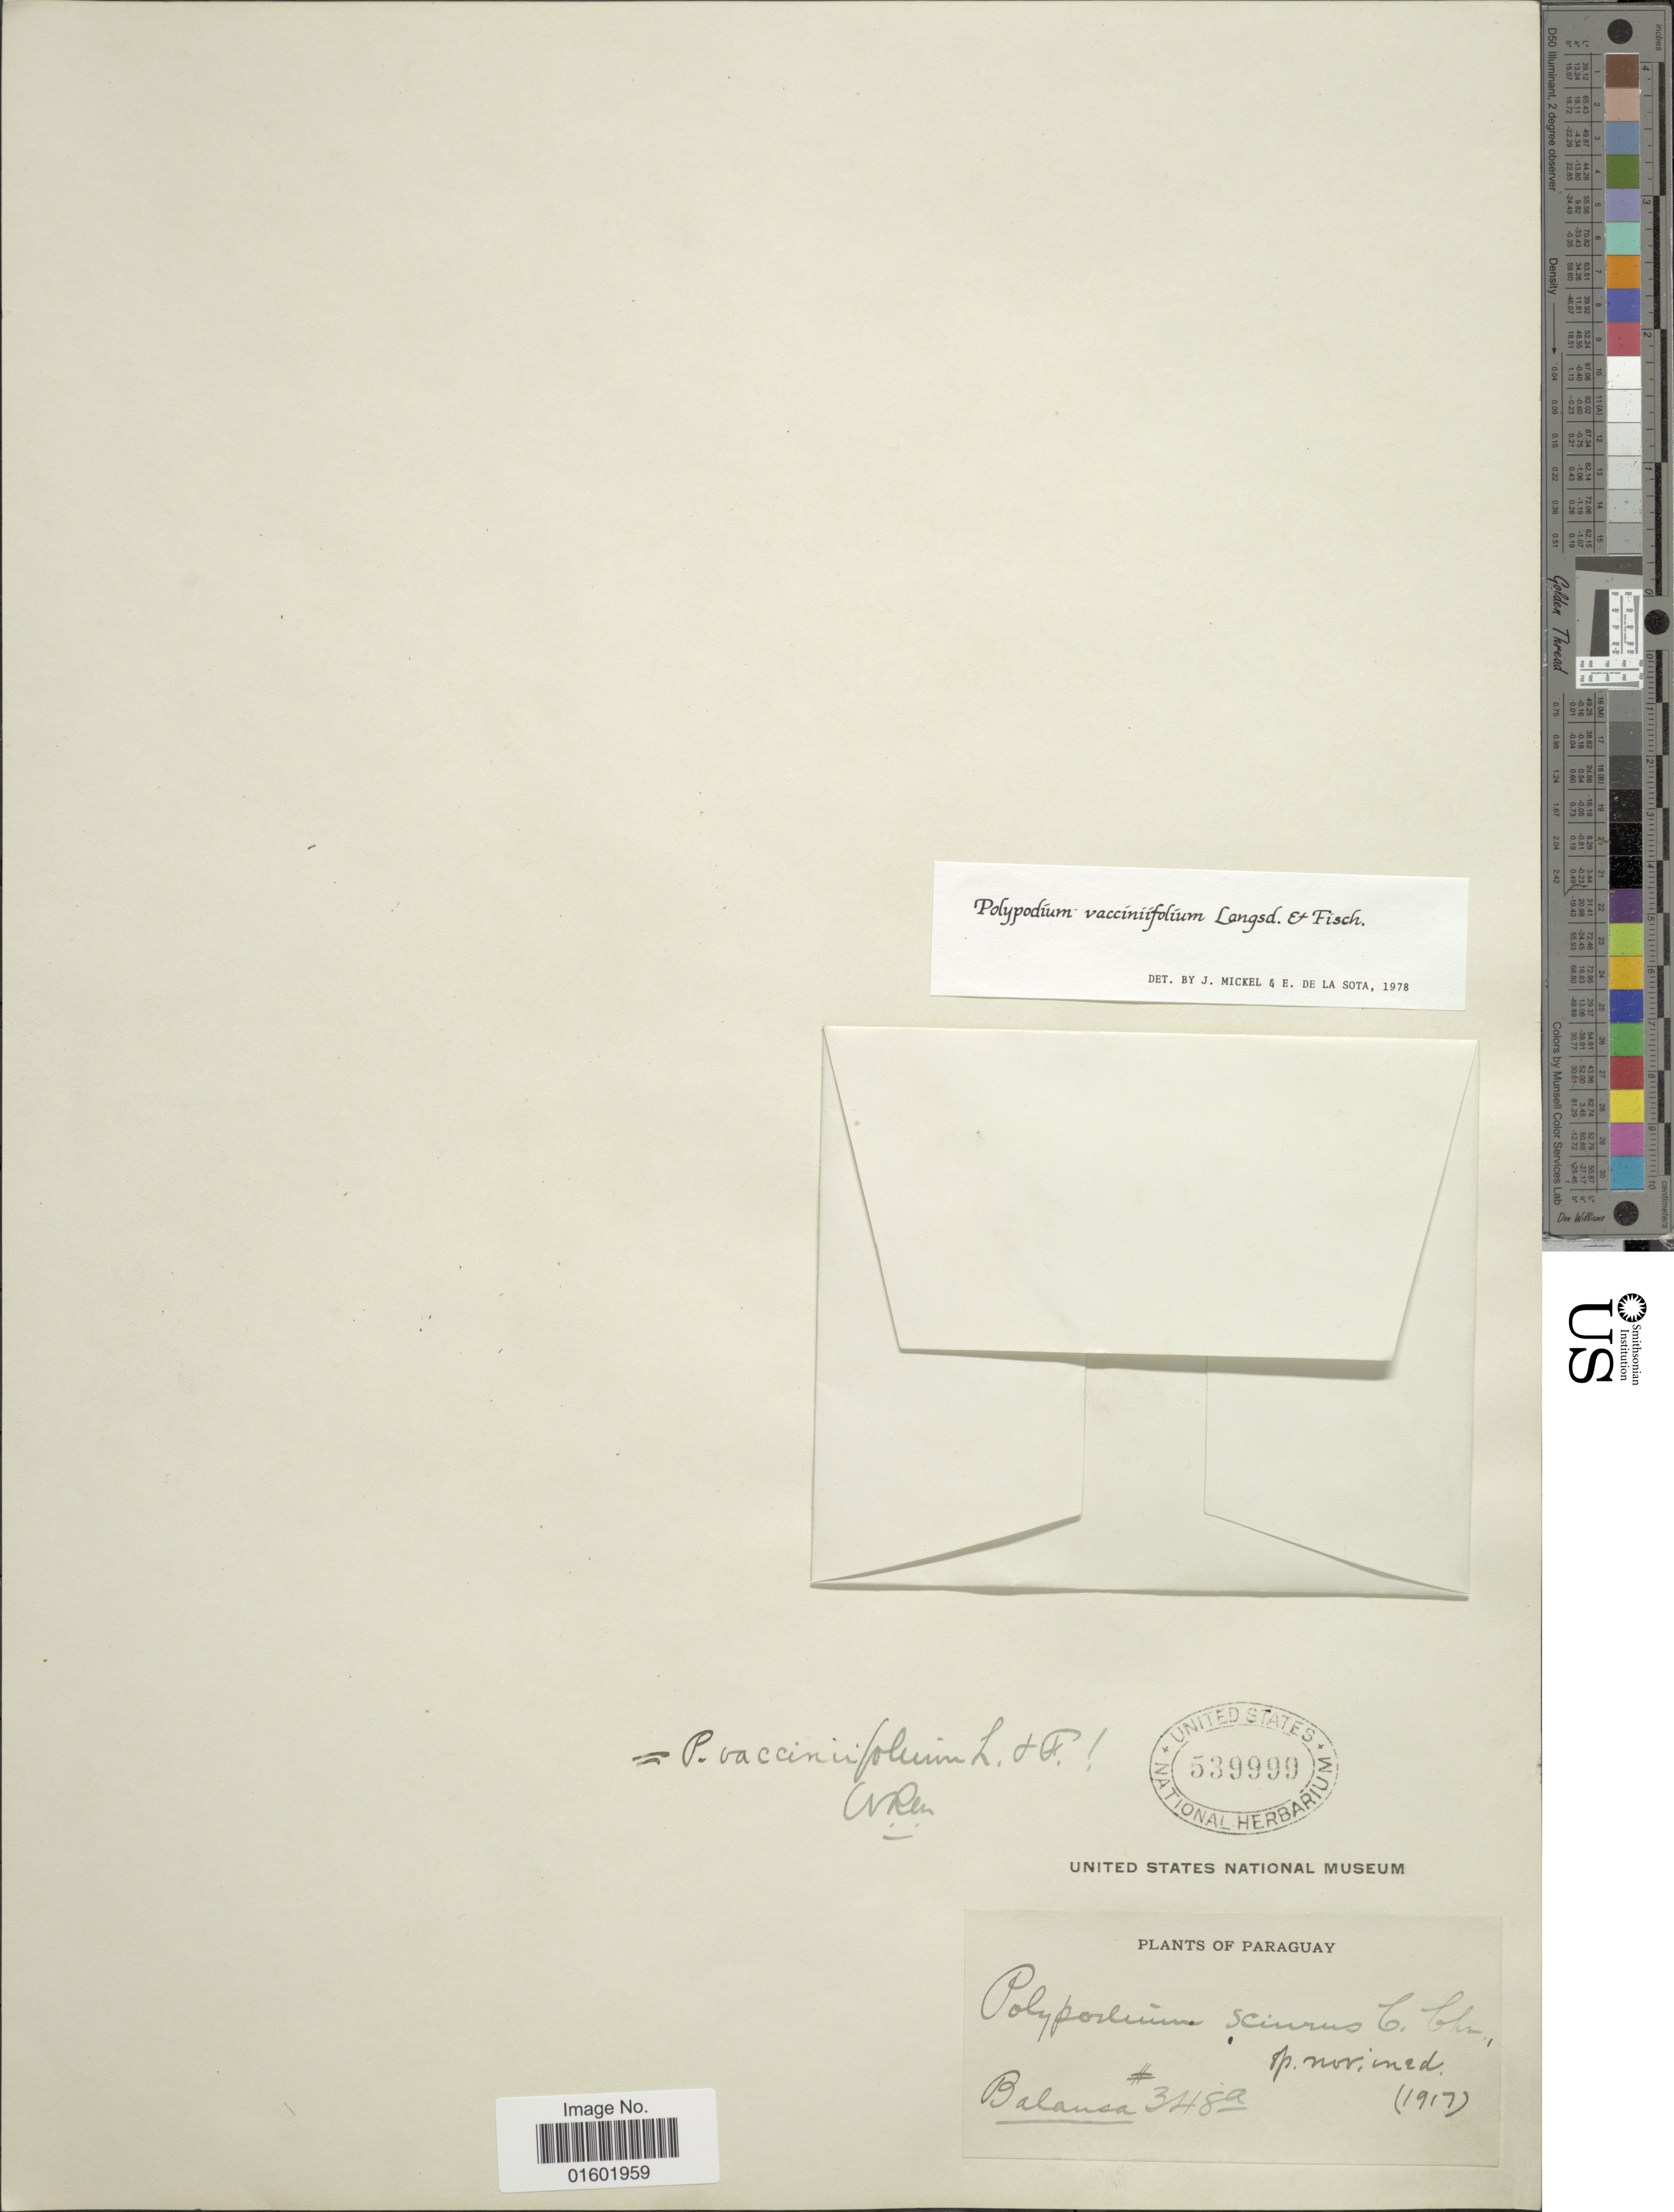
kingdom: Plantae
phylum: Tracheophyta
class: Polypodiopsida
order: Polypodiales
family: Polypodiaceae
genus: Microgramma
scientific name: Microgramma vaccinifolia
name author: (Langsd. & Fisch.) Copel.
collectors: -. Balansa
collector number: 348a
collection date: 1917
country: Paraguay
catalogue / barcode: US 539999